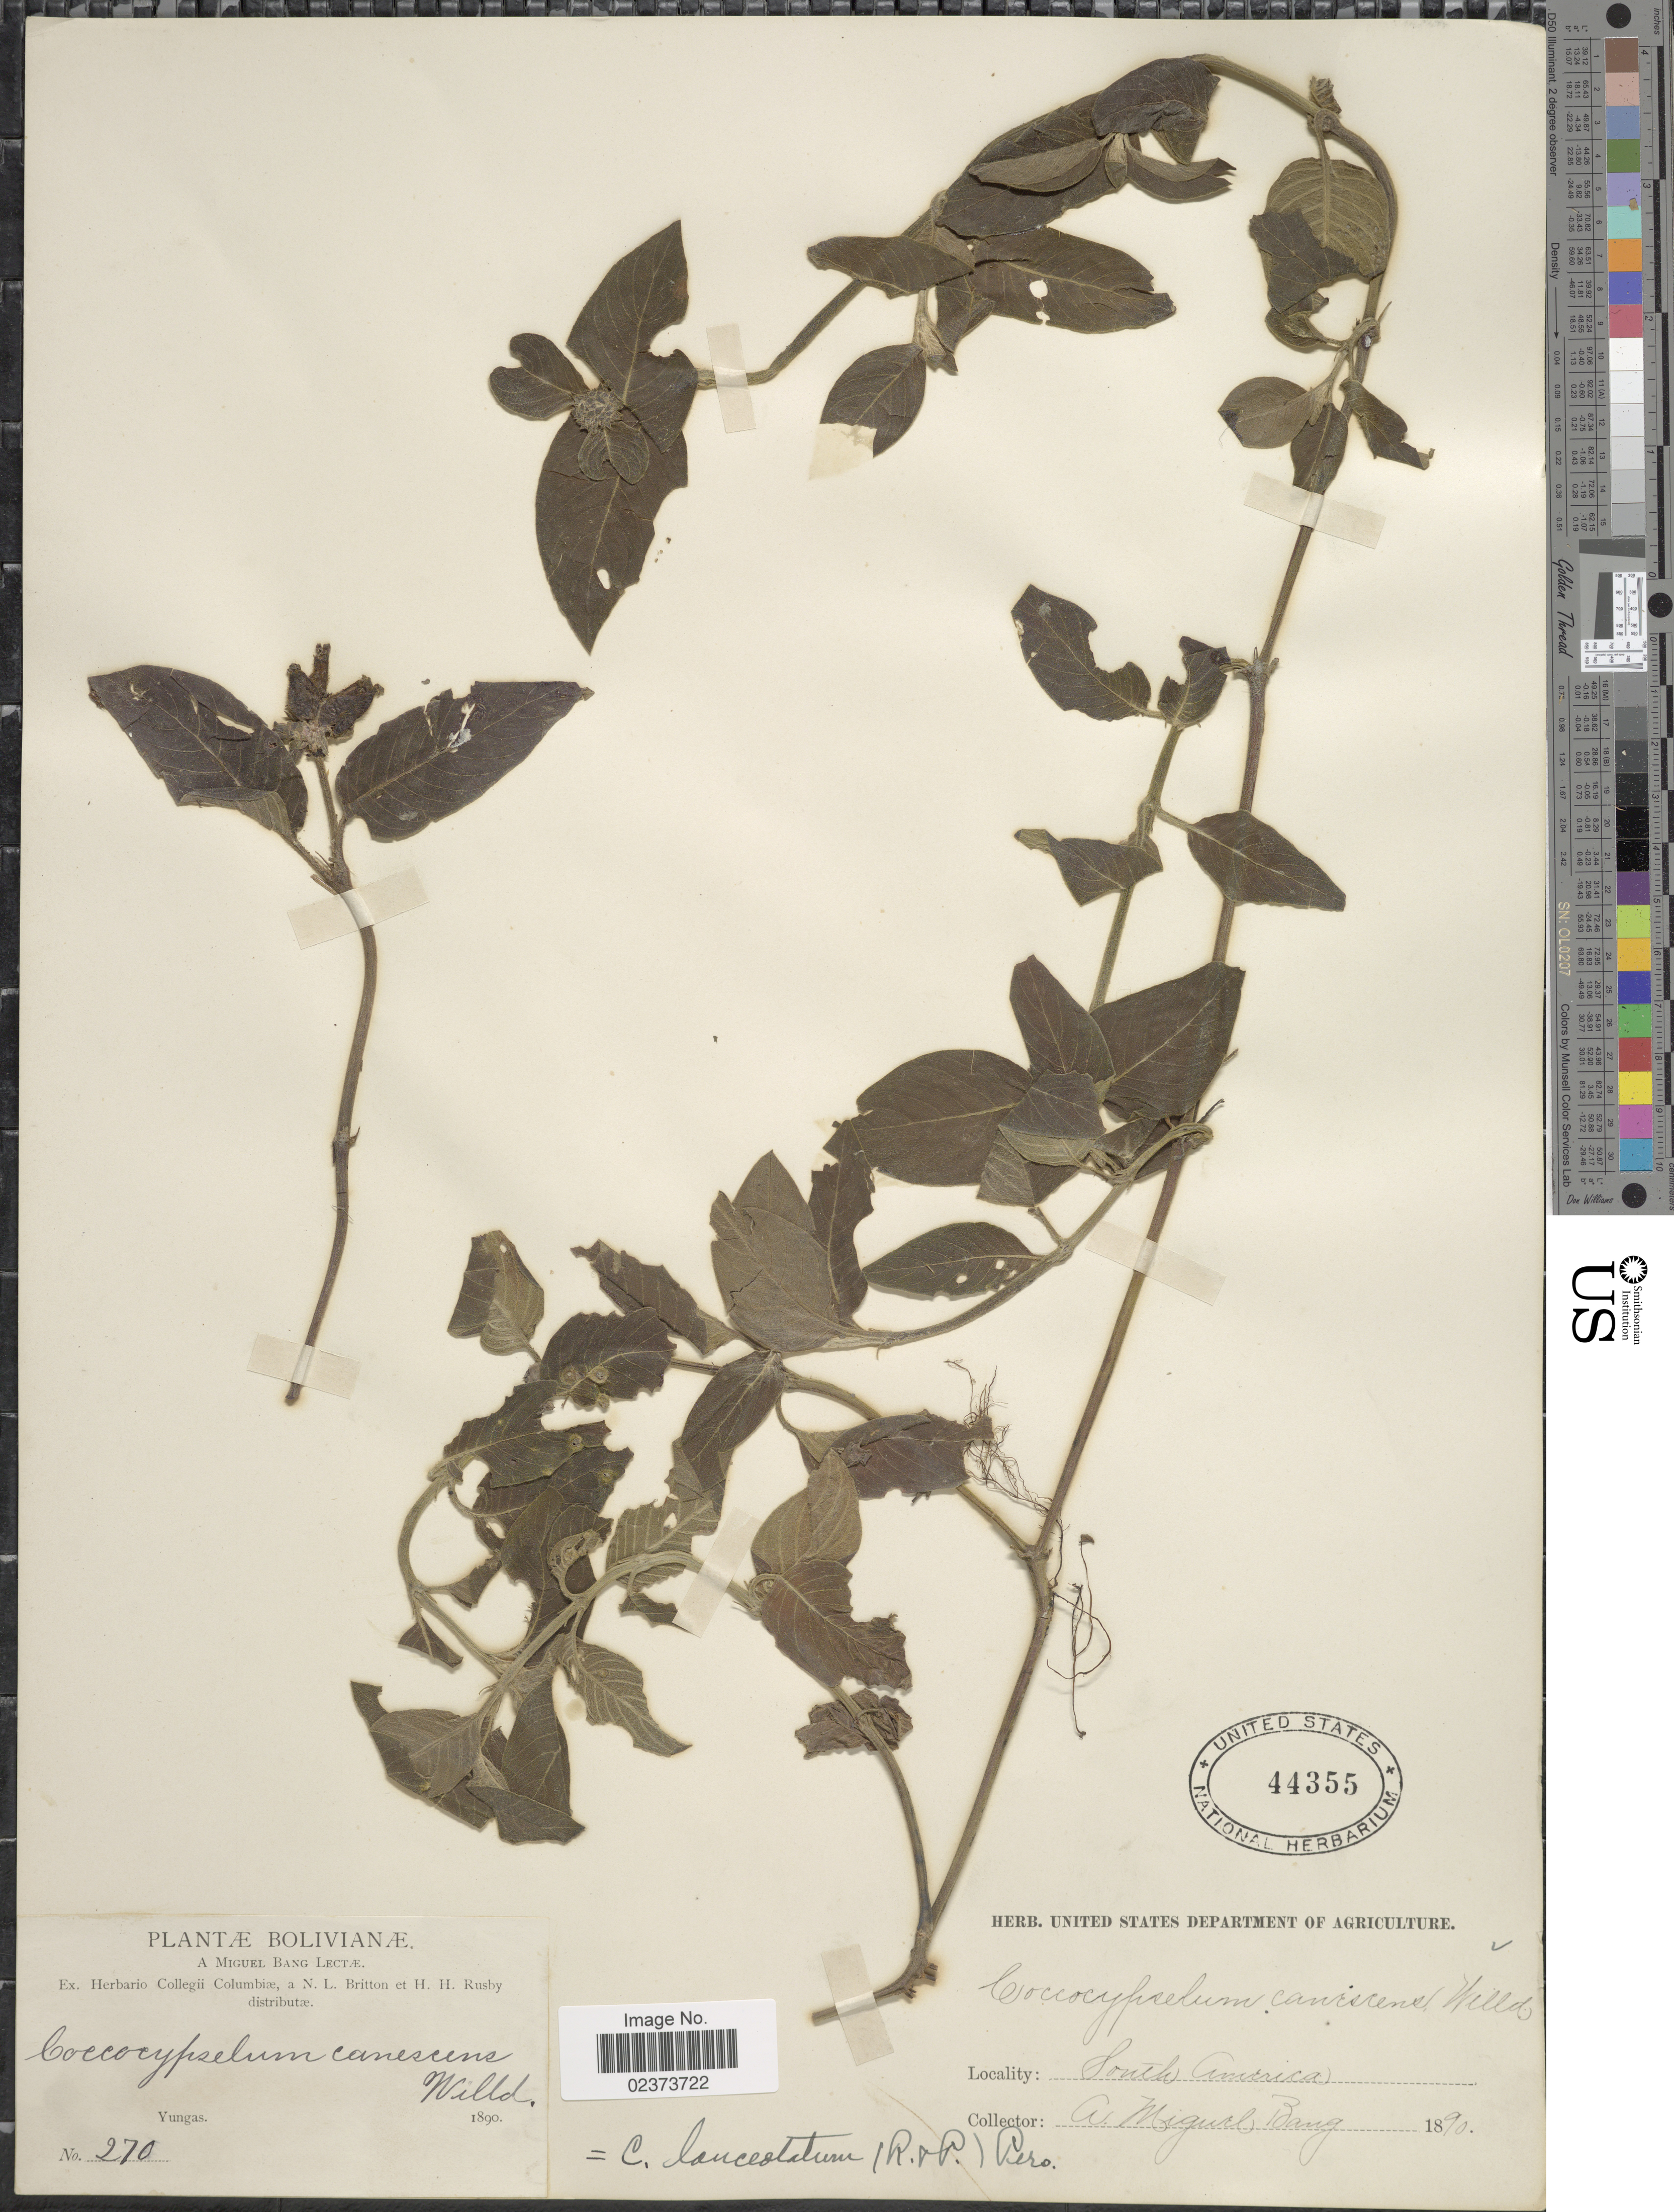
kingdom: Plantae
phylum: Tracheophyta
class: Magnoliopsida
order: Gentianales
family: Rubiaceae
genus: Coccocypselum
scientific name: Coccocypselum lanceolatum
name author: (Ruiz & Pav.) Pers.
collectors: M. Bang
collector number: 270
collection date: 1890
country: Bolivia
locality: Yungas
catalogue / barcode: US 44355